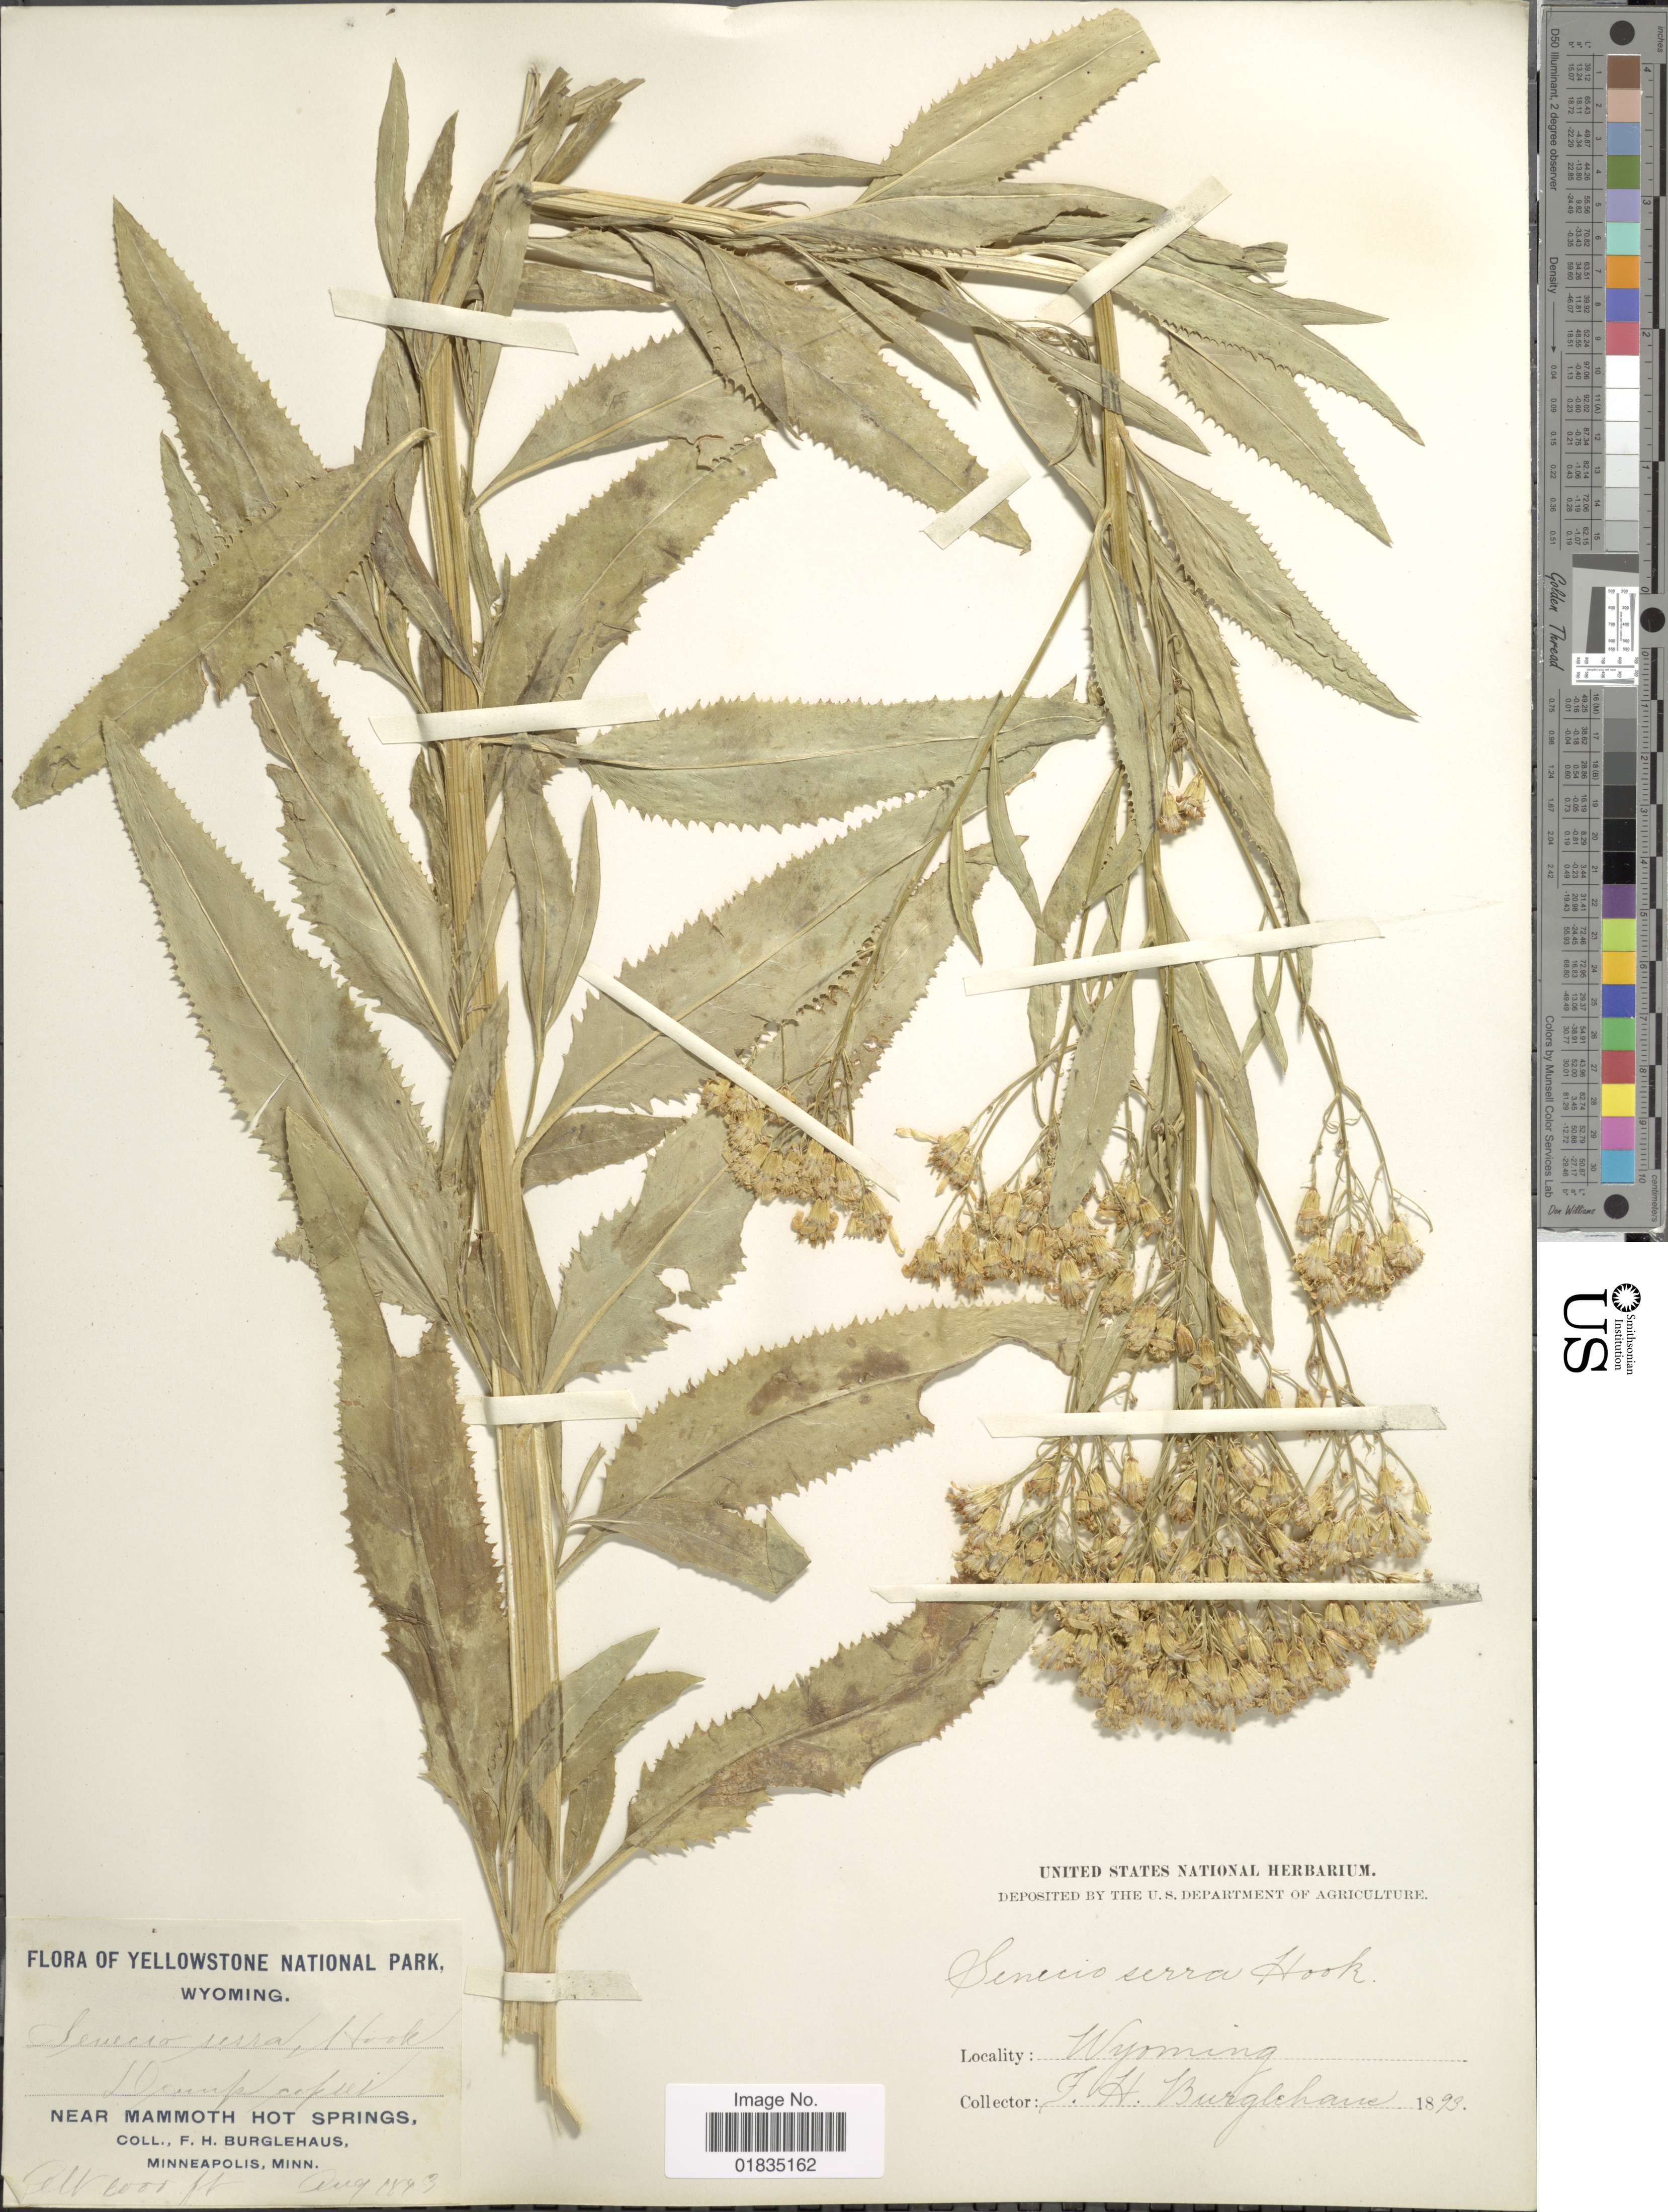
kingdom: Plantae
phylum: Tracheophyta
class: Magnoliopsida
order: Asterales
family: Asteraceae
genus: Senecio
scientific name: Senecio serra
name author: Hook.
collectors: F. Burglehaus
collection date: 1893-08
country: United States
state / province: Wyoming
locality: Near Mammoth Hot Springs, Yellowstone National Park